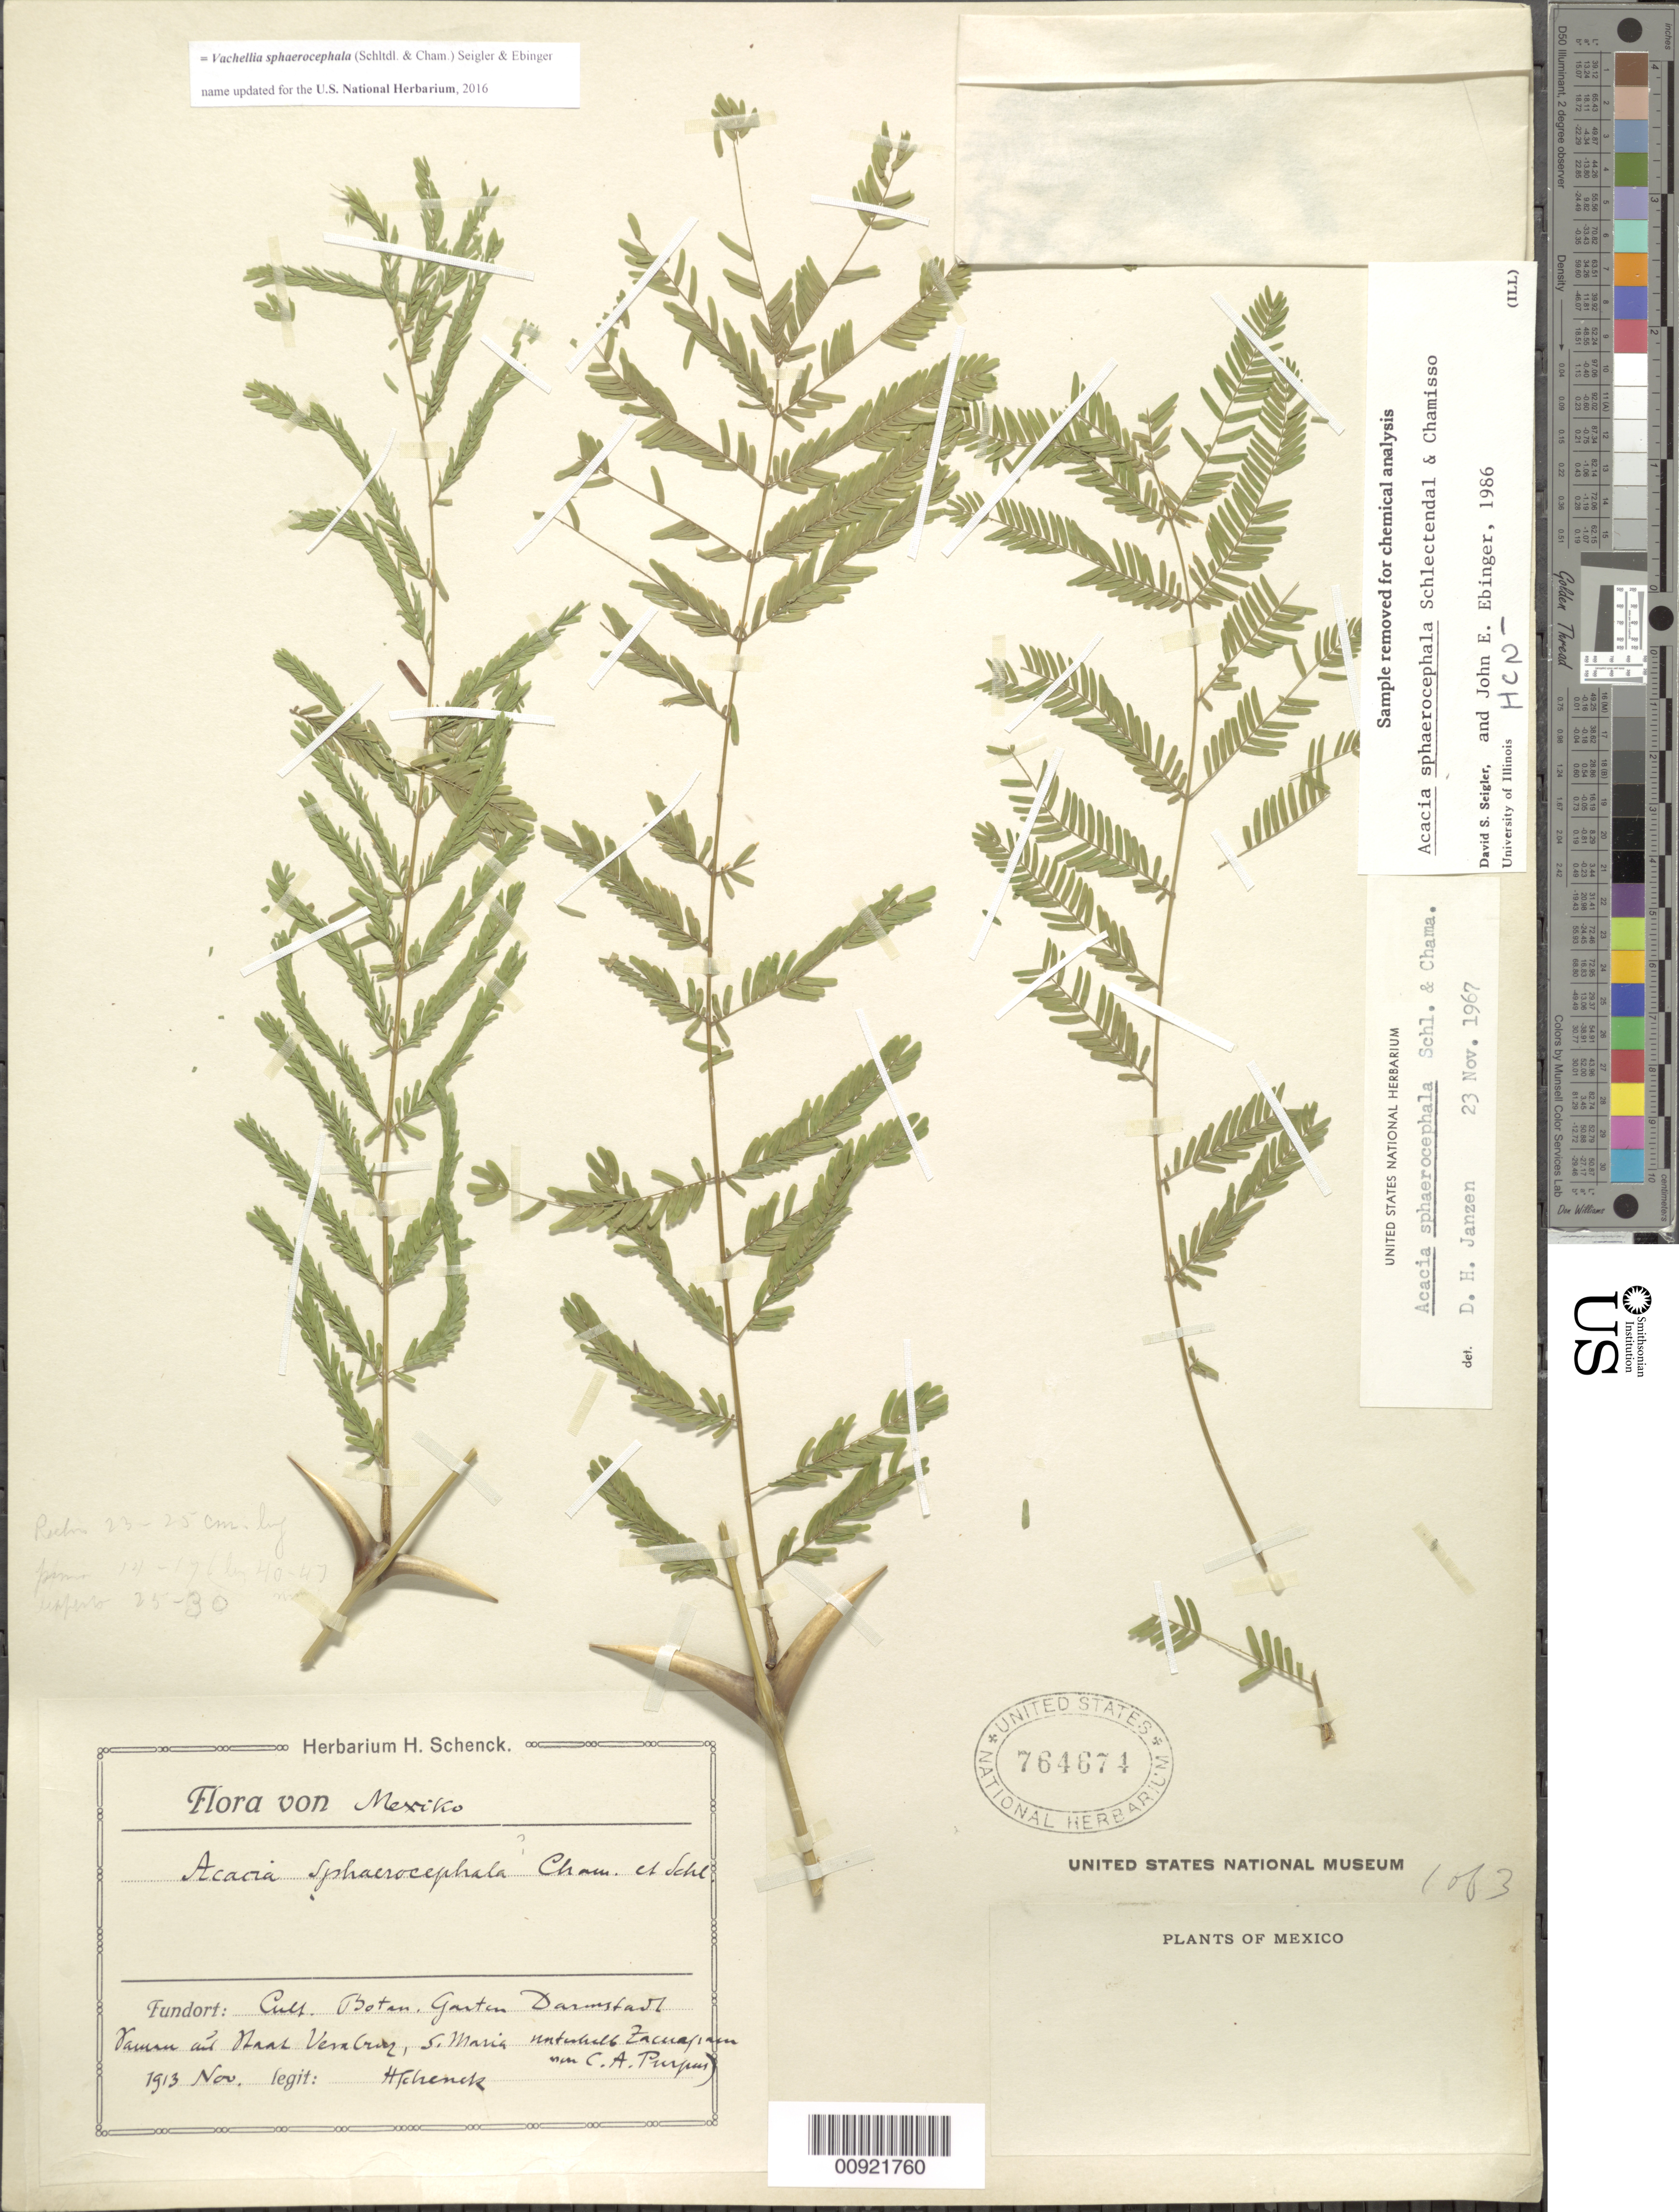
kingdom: Plantae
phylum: Tracheophyta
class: Magnoliopsida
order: Fabales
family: Fabaceae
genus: Vachellia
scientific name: Vachellia sphaerocephala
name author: (Cham. & Schltdl.) Seigler & Ebinger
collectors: H. Schenck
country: Germany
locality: Cult. Botan. Garten Darmstast.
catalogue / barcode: US 764674